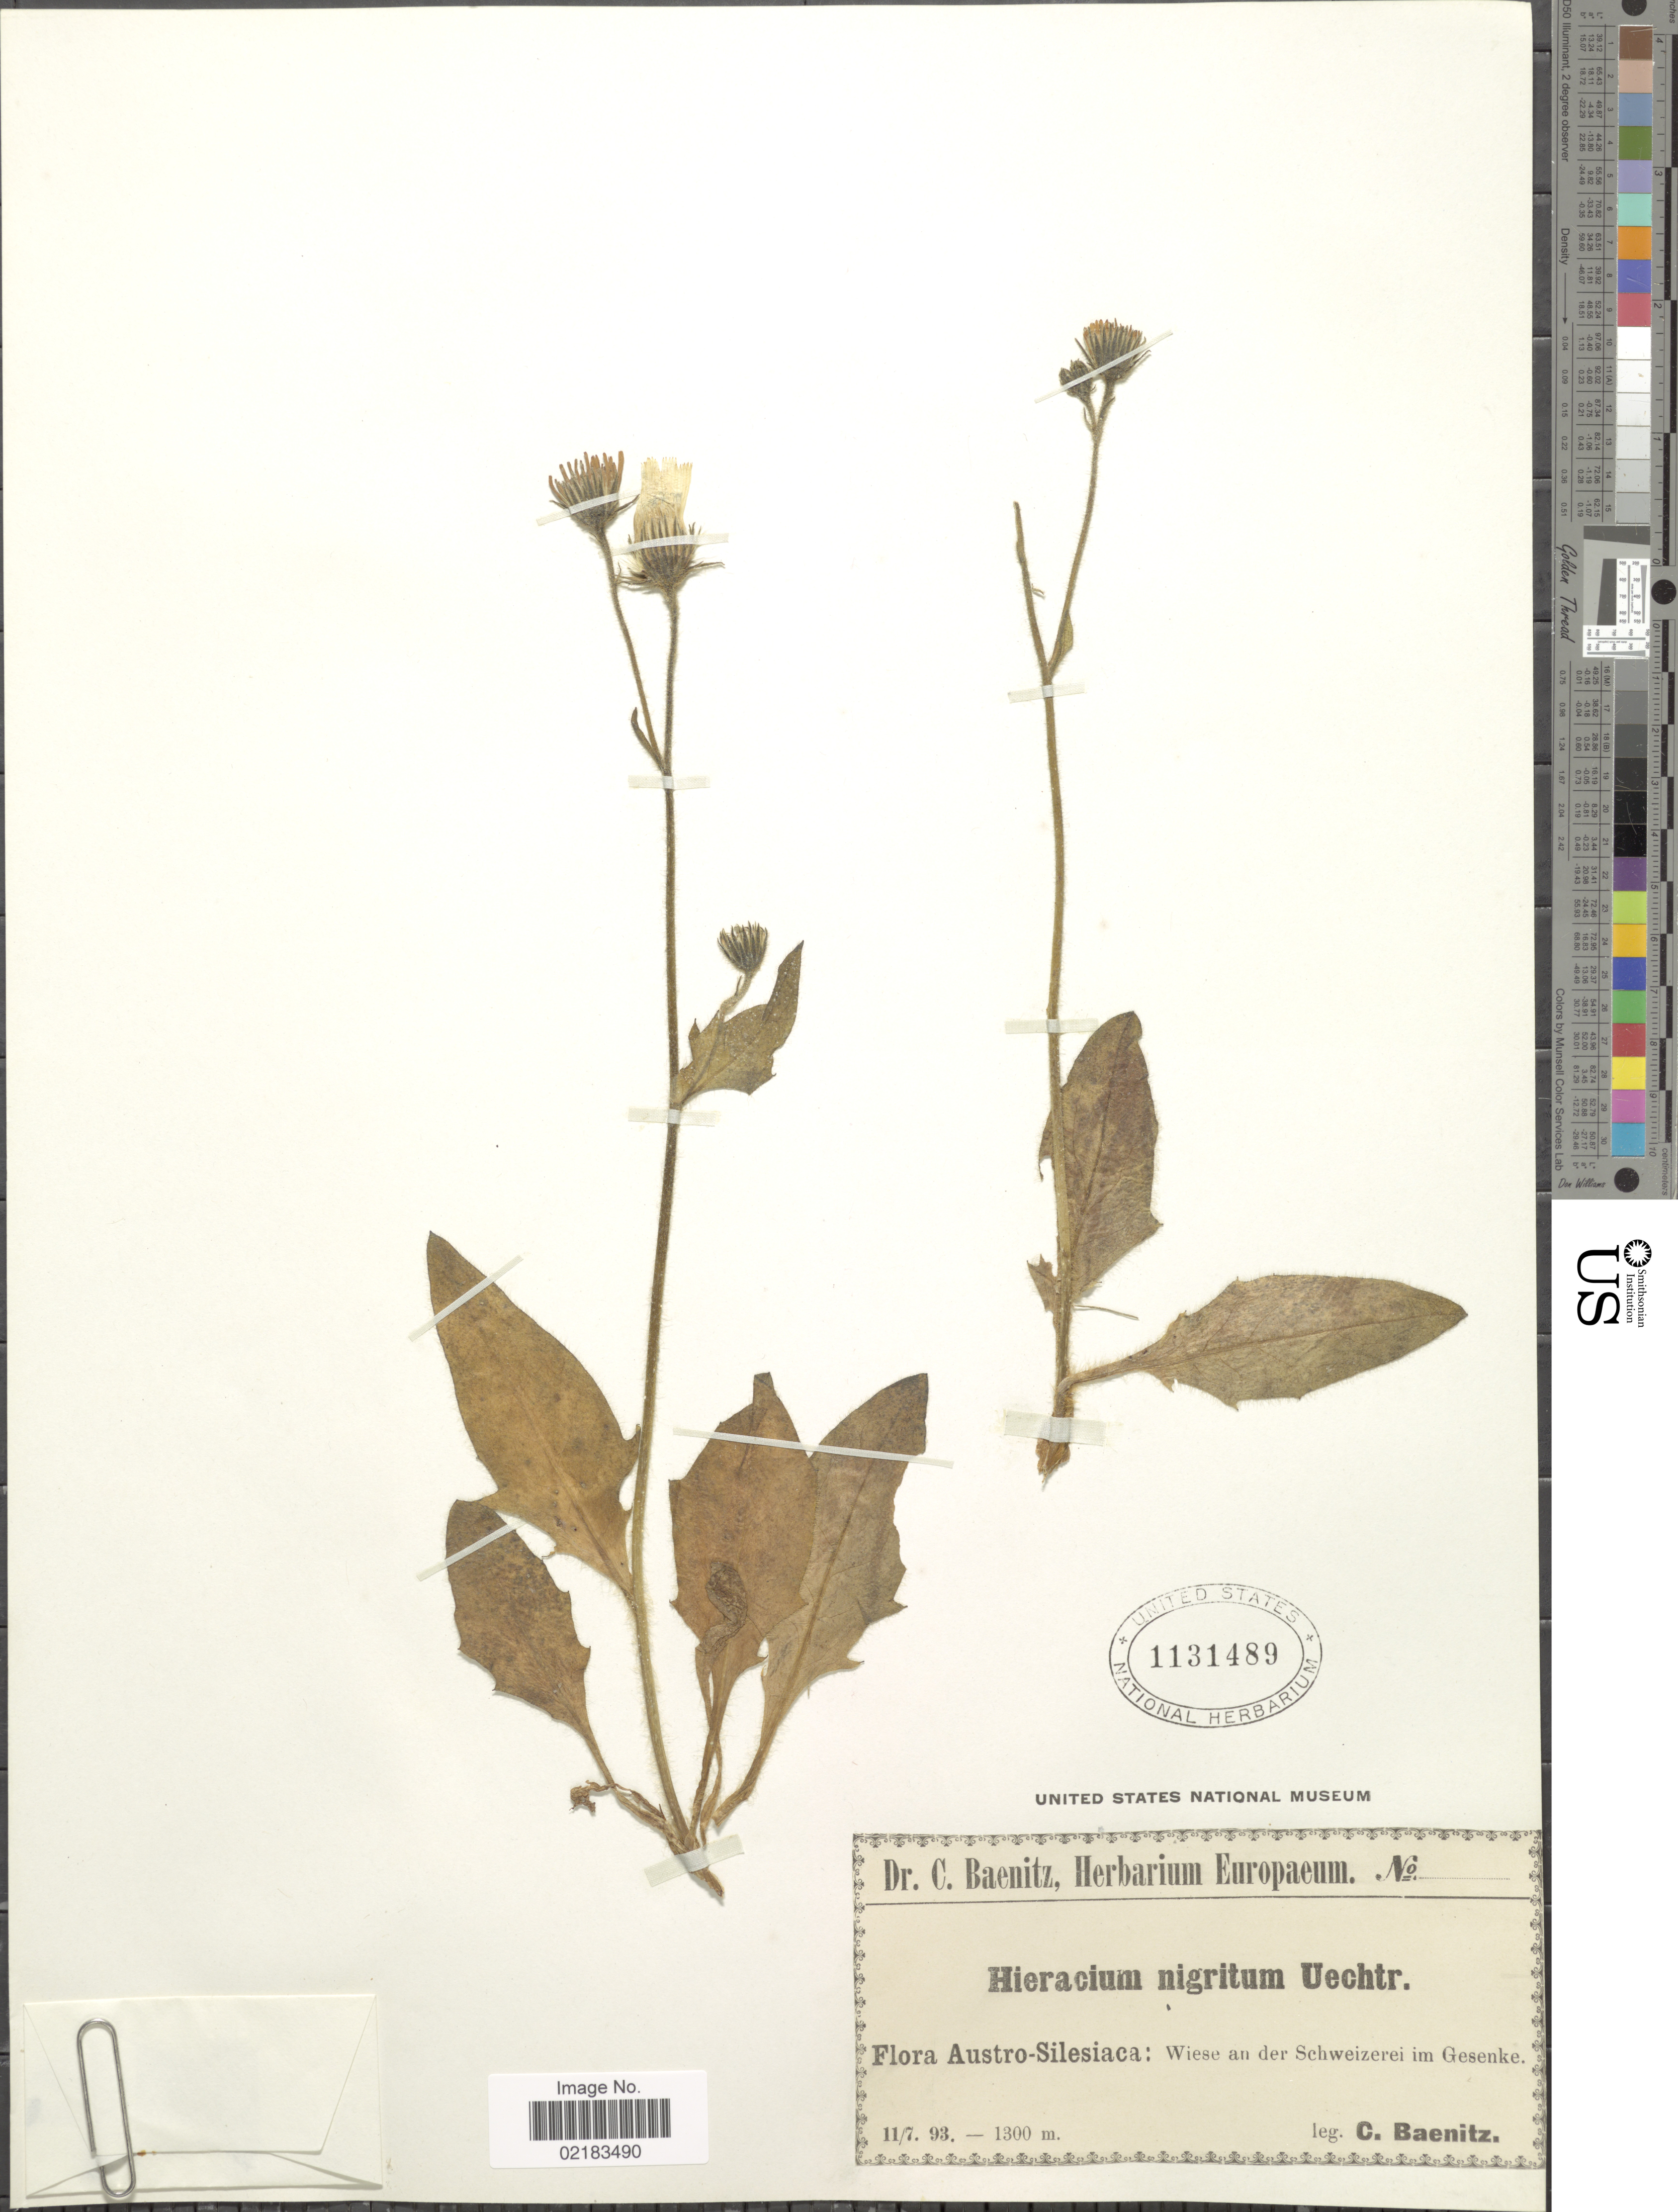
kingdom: Plantae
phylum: Tracheophyta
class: Magnoliopsida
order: Asterales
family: Asteraceae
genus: Hieracium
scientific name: Hieracium nigritum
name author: R. Uechtr.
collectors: C. G. Baenitz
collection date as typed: Transcribed d/m/y: 11/7/93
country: Switzerland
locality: Ausro-Silesiaca; Wiese an der Scweizerei im Gesenke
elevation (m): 1300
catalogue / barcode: US 1131489